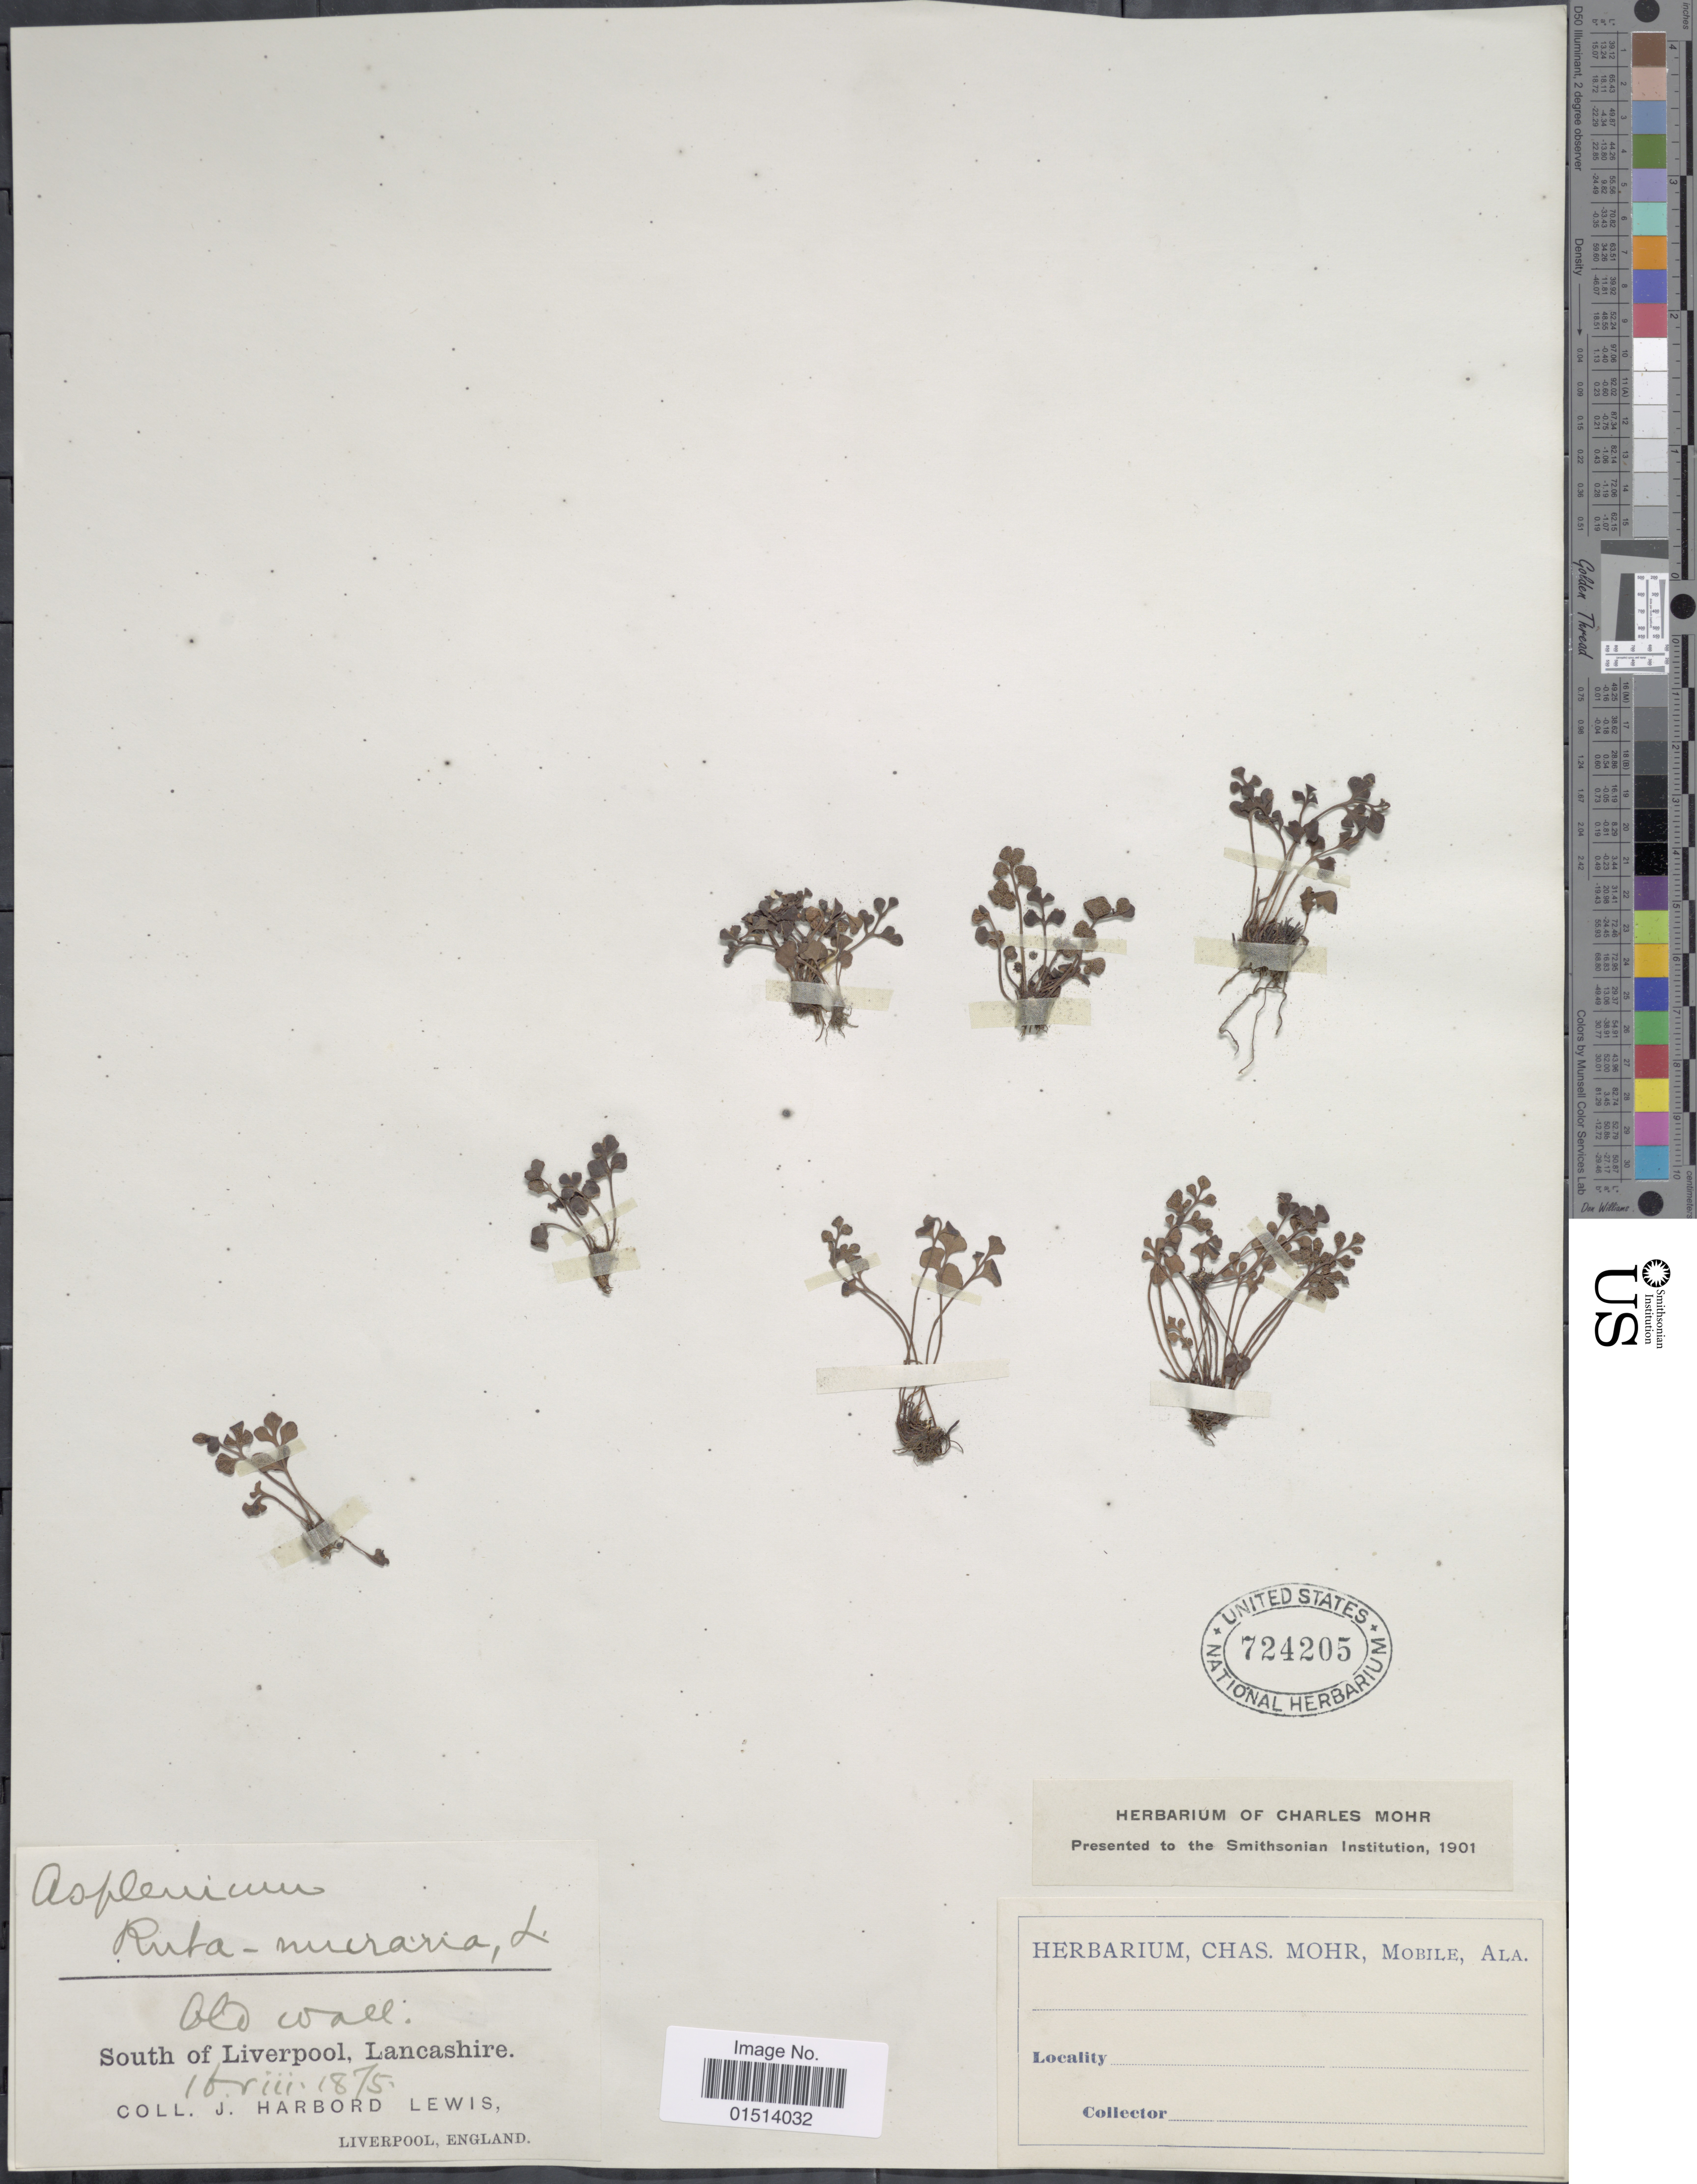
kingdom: Plantae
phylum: Tracheophyta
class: Polypodiopsida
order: Polypodiales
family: Aspleniaceae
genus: Asplenium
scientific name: Asplenium ruta-muraria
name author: L.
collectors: J. Harbord Lewis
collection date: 1875-08-16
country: United Kingdom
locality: South of Liverpool, Lancashire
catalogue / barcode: US 724205